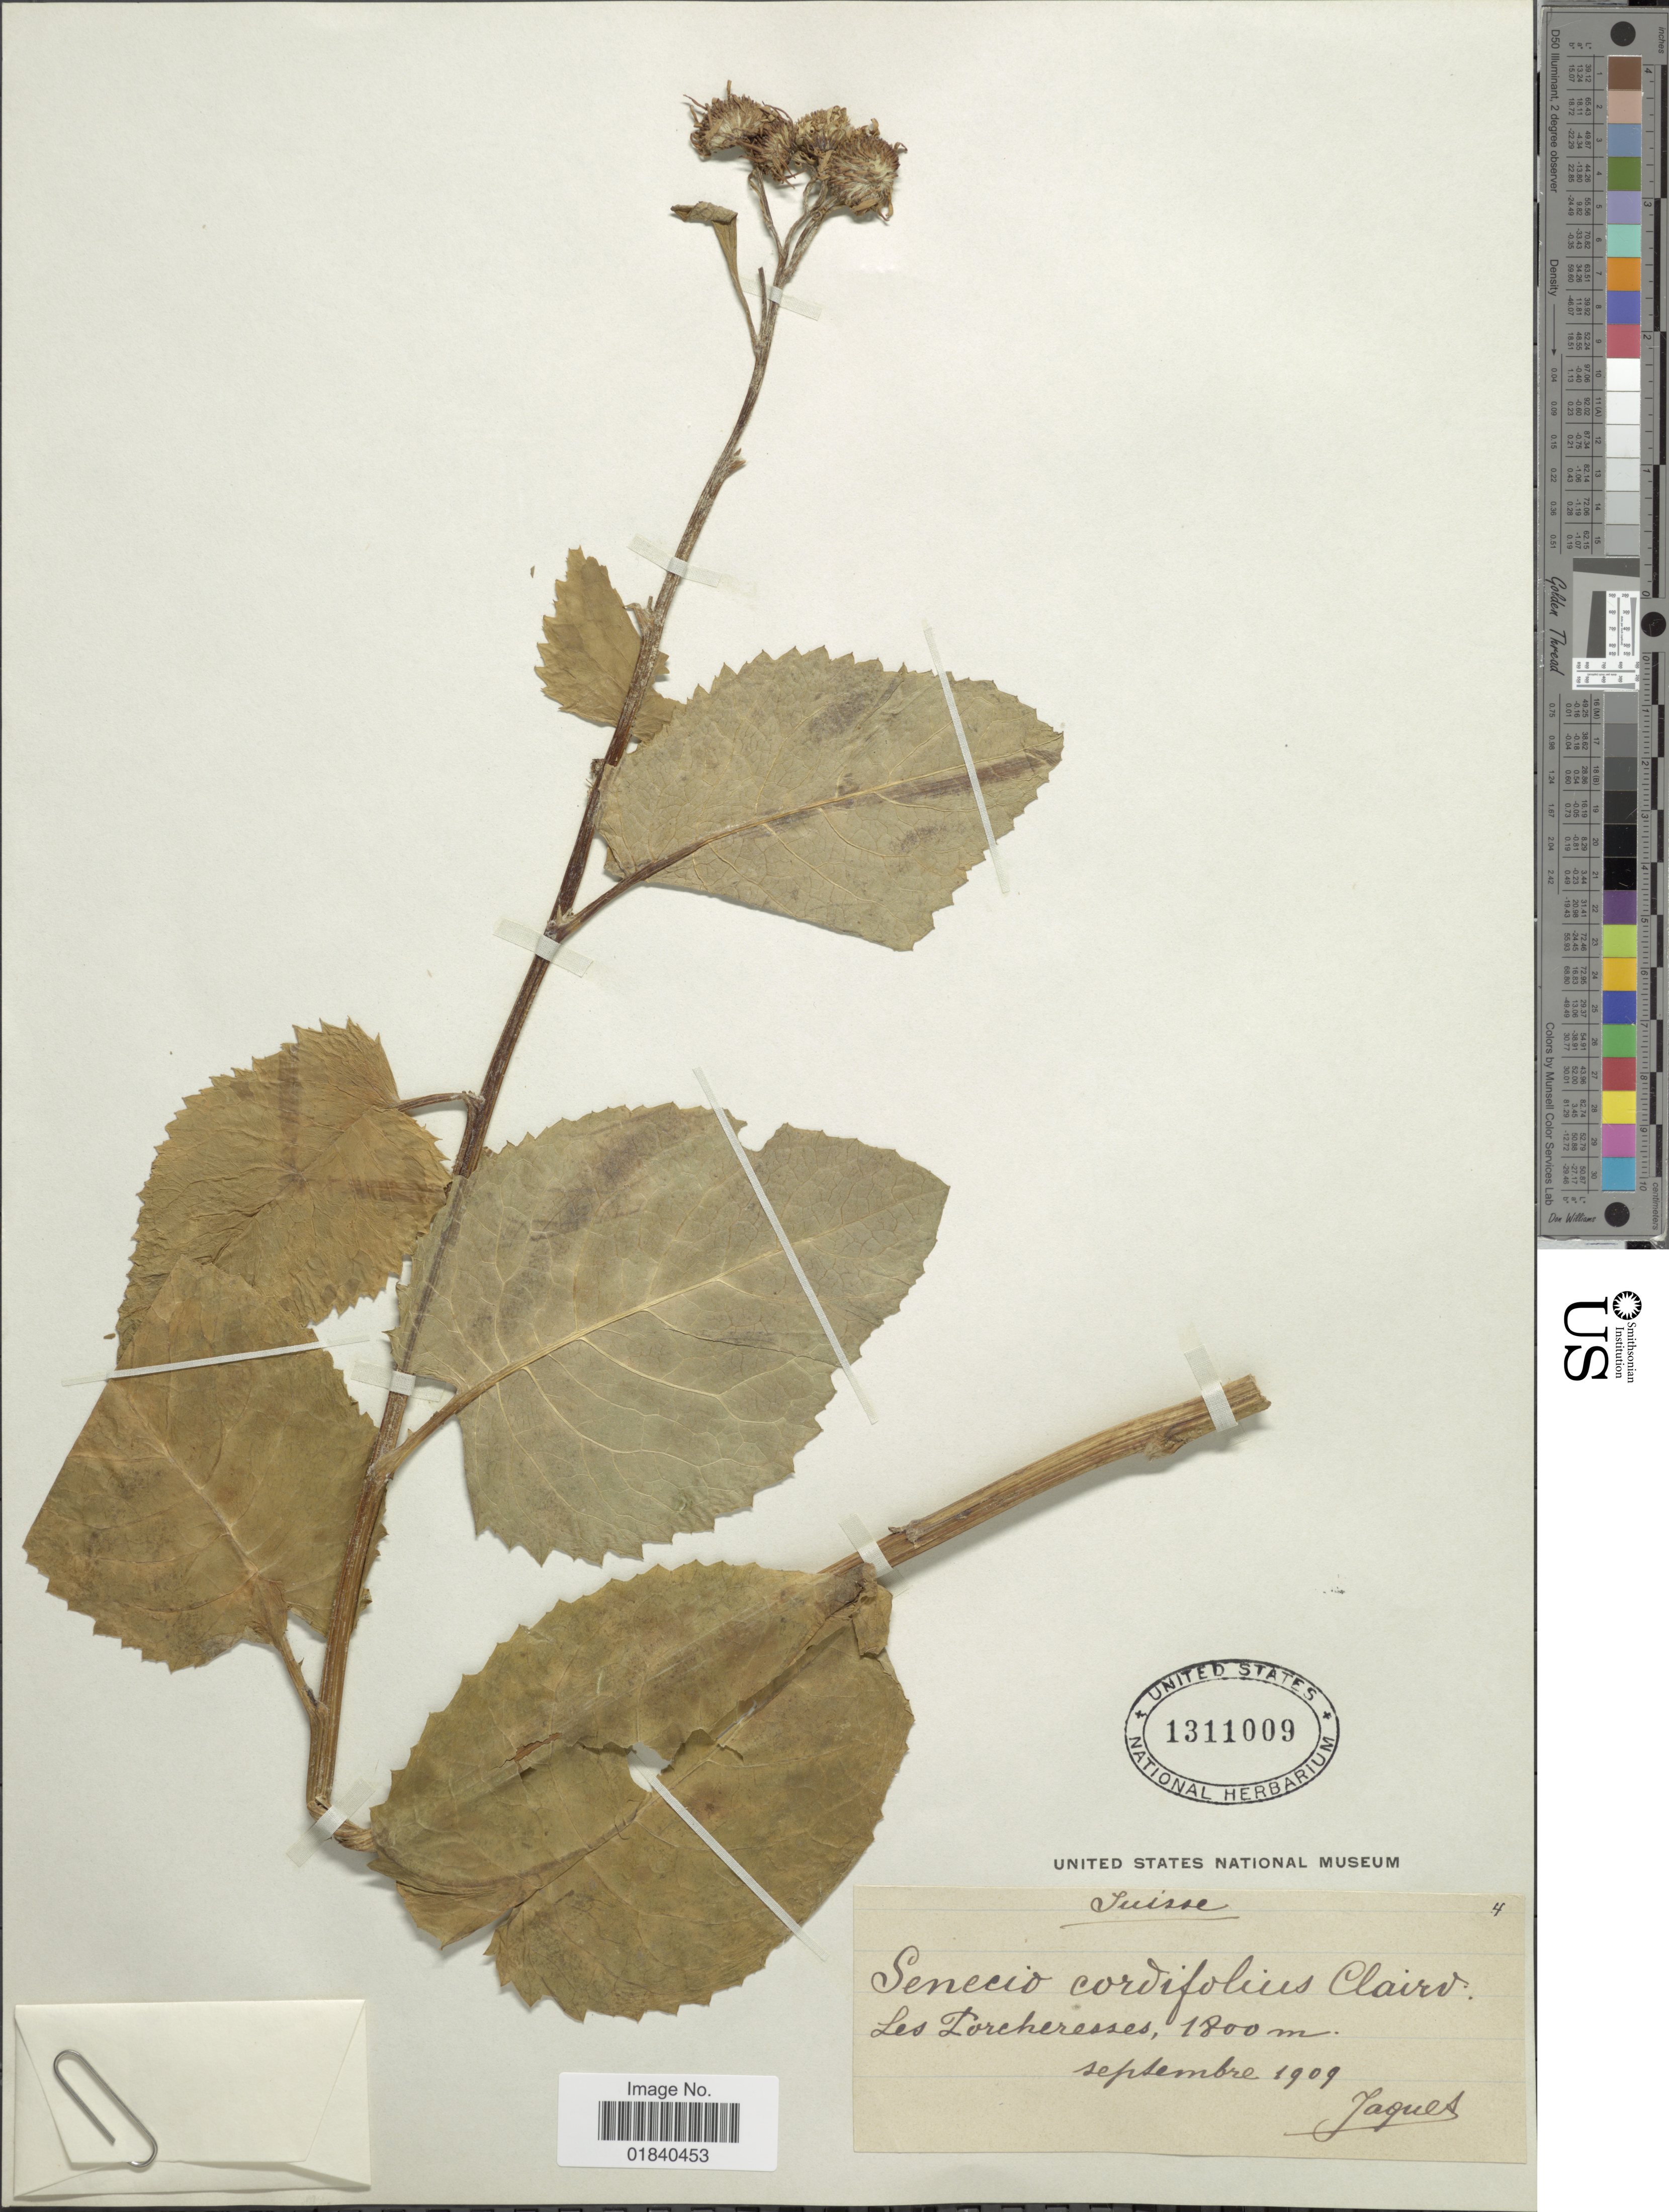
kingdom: Plantae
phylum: Tracheophyta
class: Magnoliopsida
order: Asterales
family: Asteraceae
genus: Jacobaea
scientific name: Jacobaea alpina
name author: (L.) Moench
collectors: -. Jaquet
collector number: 4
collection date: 1909-09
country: Switzerland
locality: Suisse. Les Torcheresses.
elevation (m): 1800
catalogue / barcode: US 1311009